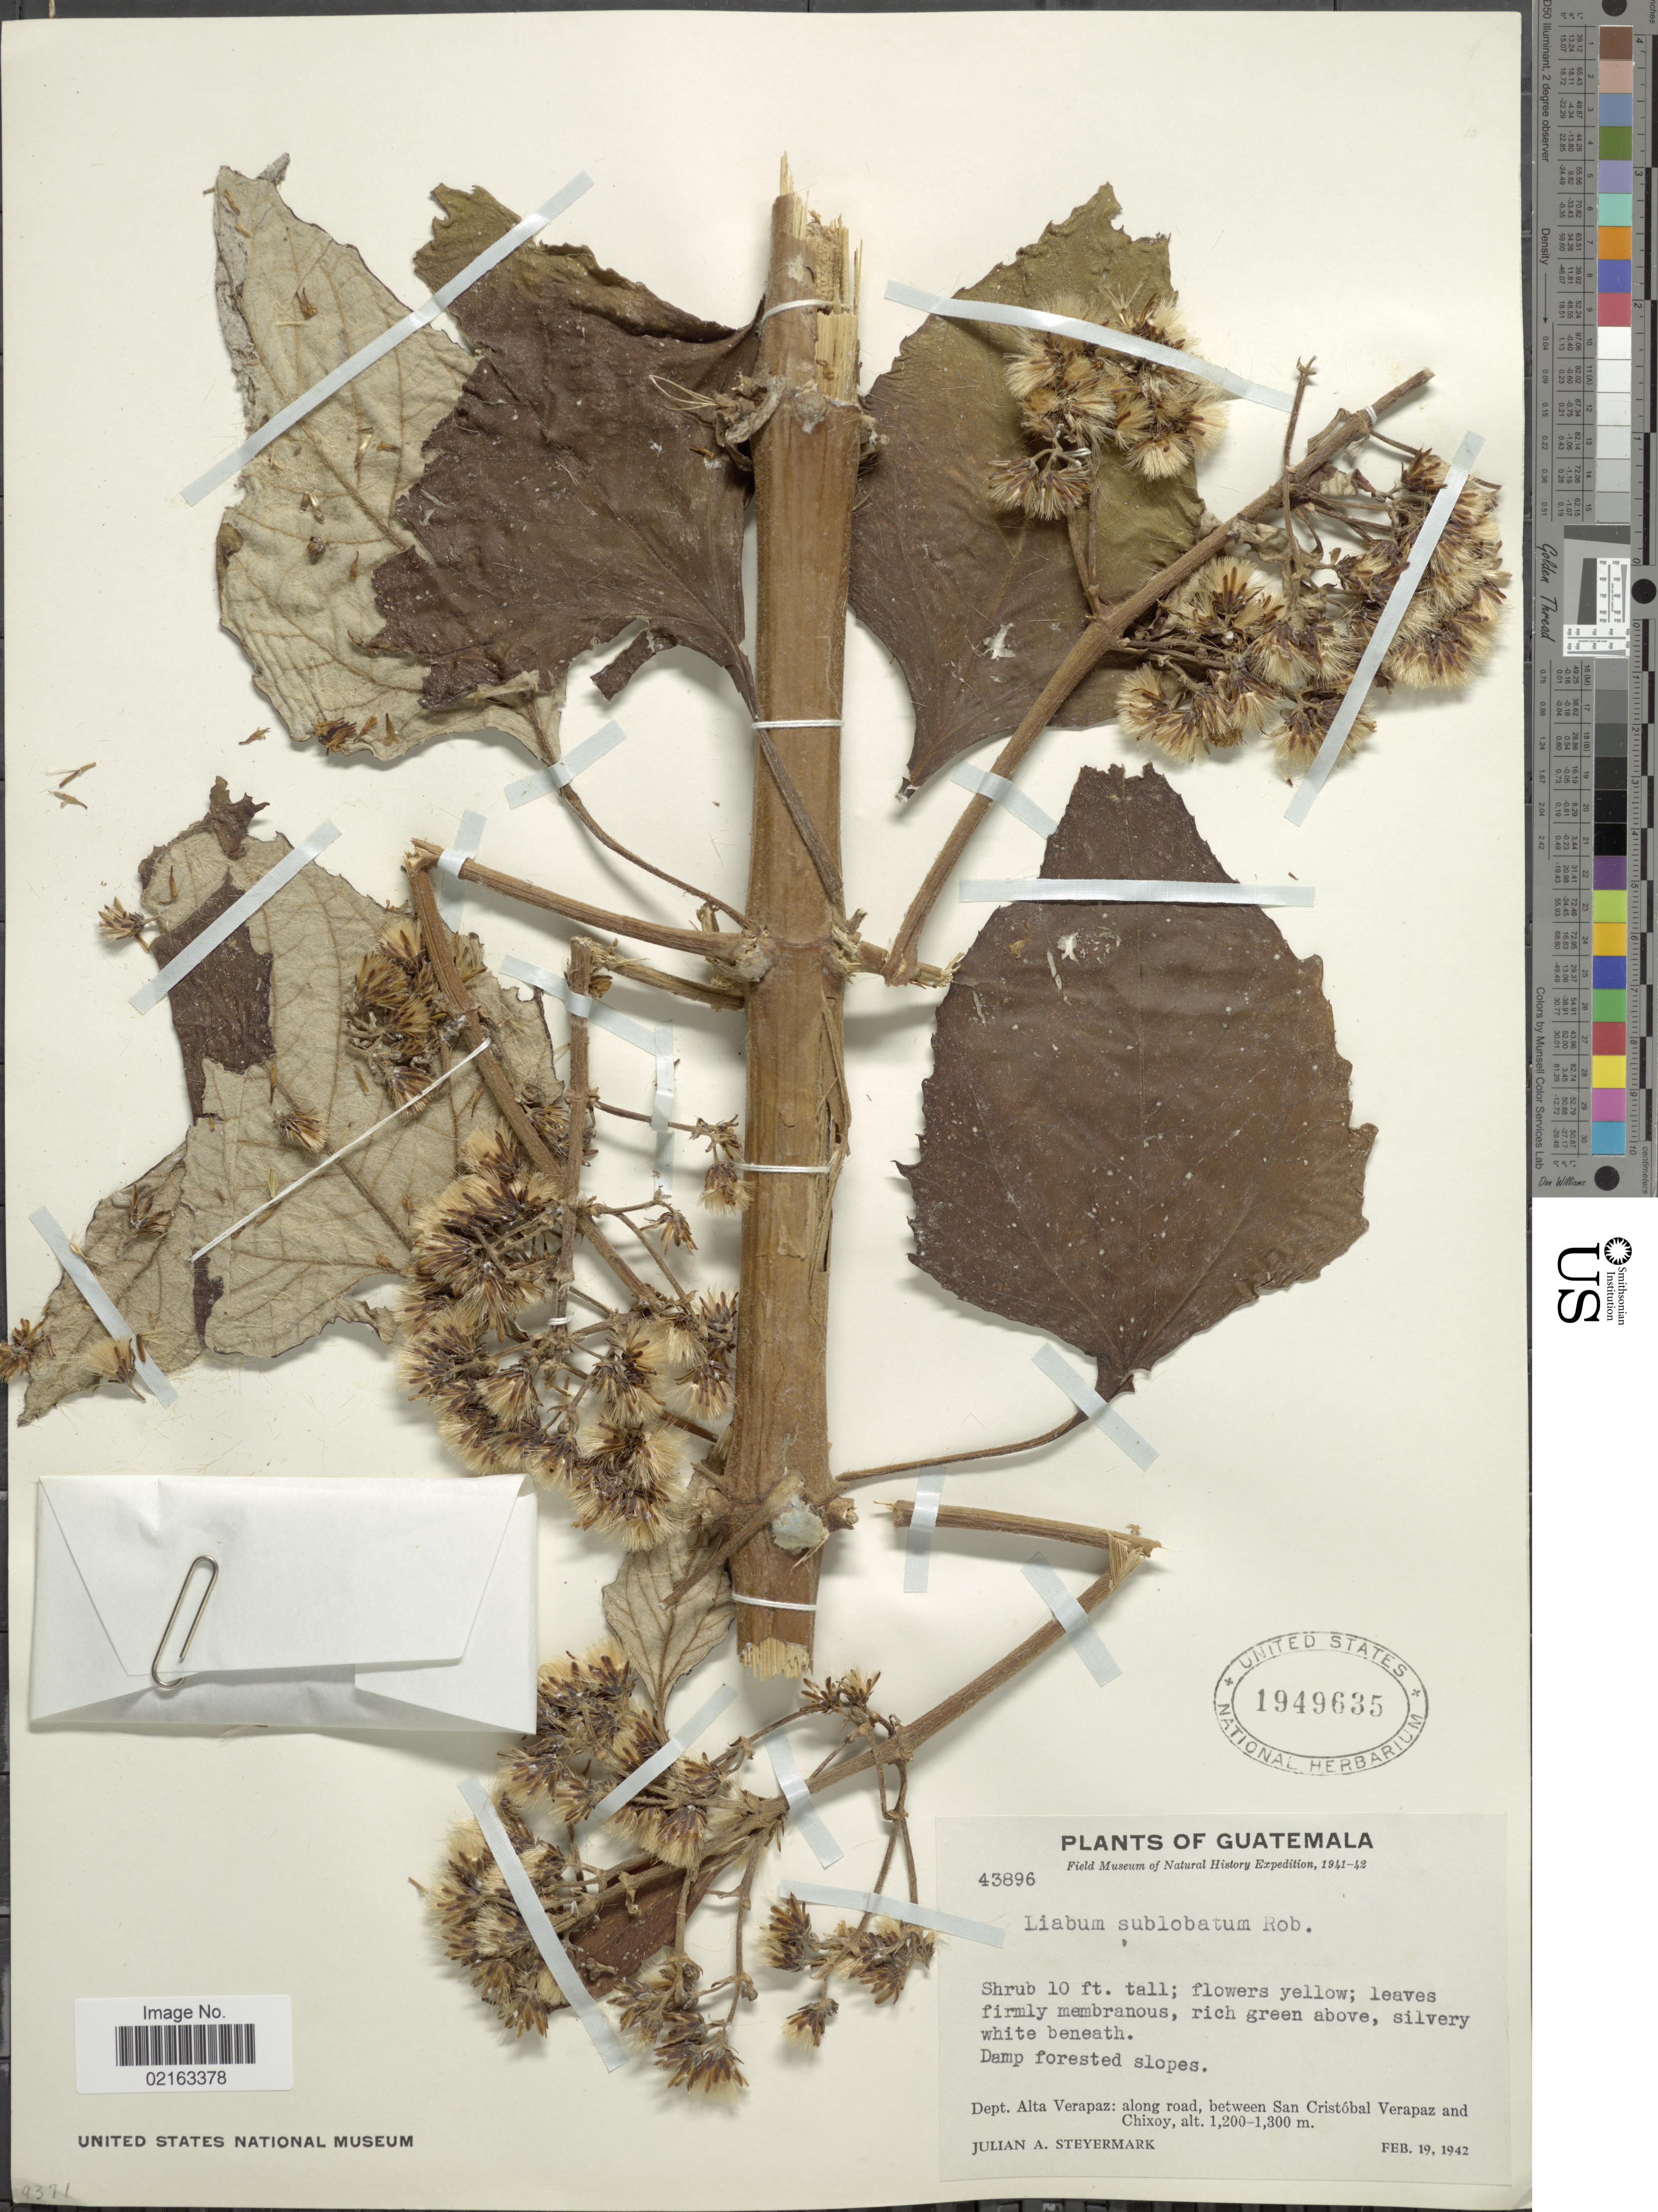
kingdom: Plantae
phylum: Tracheophyta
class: Magnoliopsida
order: Asterales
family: Asteraceae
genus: Sinclairia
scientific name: Sinclairia sublobata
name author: (B.L. Rob.) Rydb.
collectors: J. Steyermark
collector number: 43896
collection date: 1942-02-19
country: Guatemala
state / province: Alta Verapaz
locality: Dept. Alta Verapaz: along road, between San Cristóbal Verapaz and Chixoy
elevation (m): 1200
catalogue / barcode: US 1949635